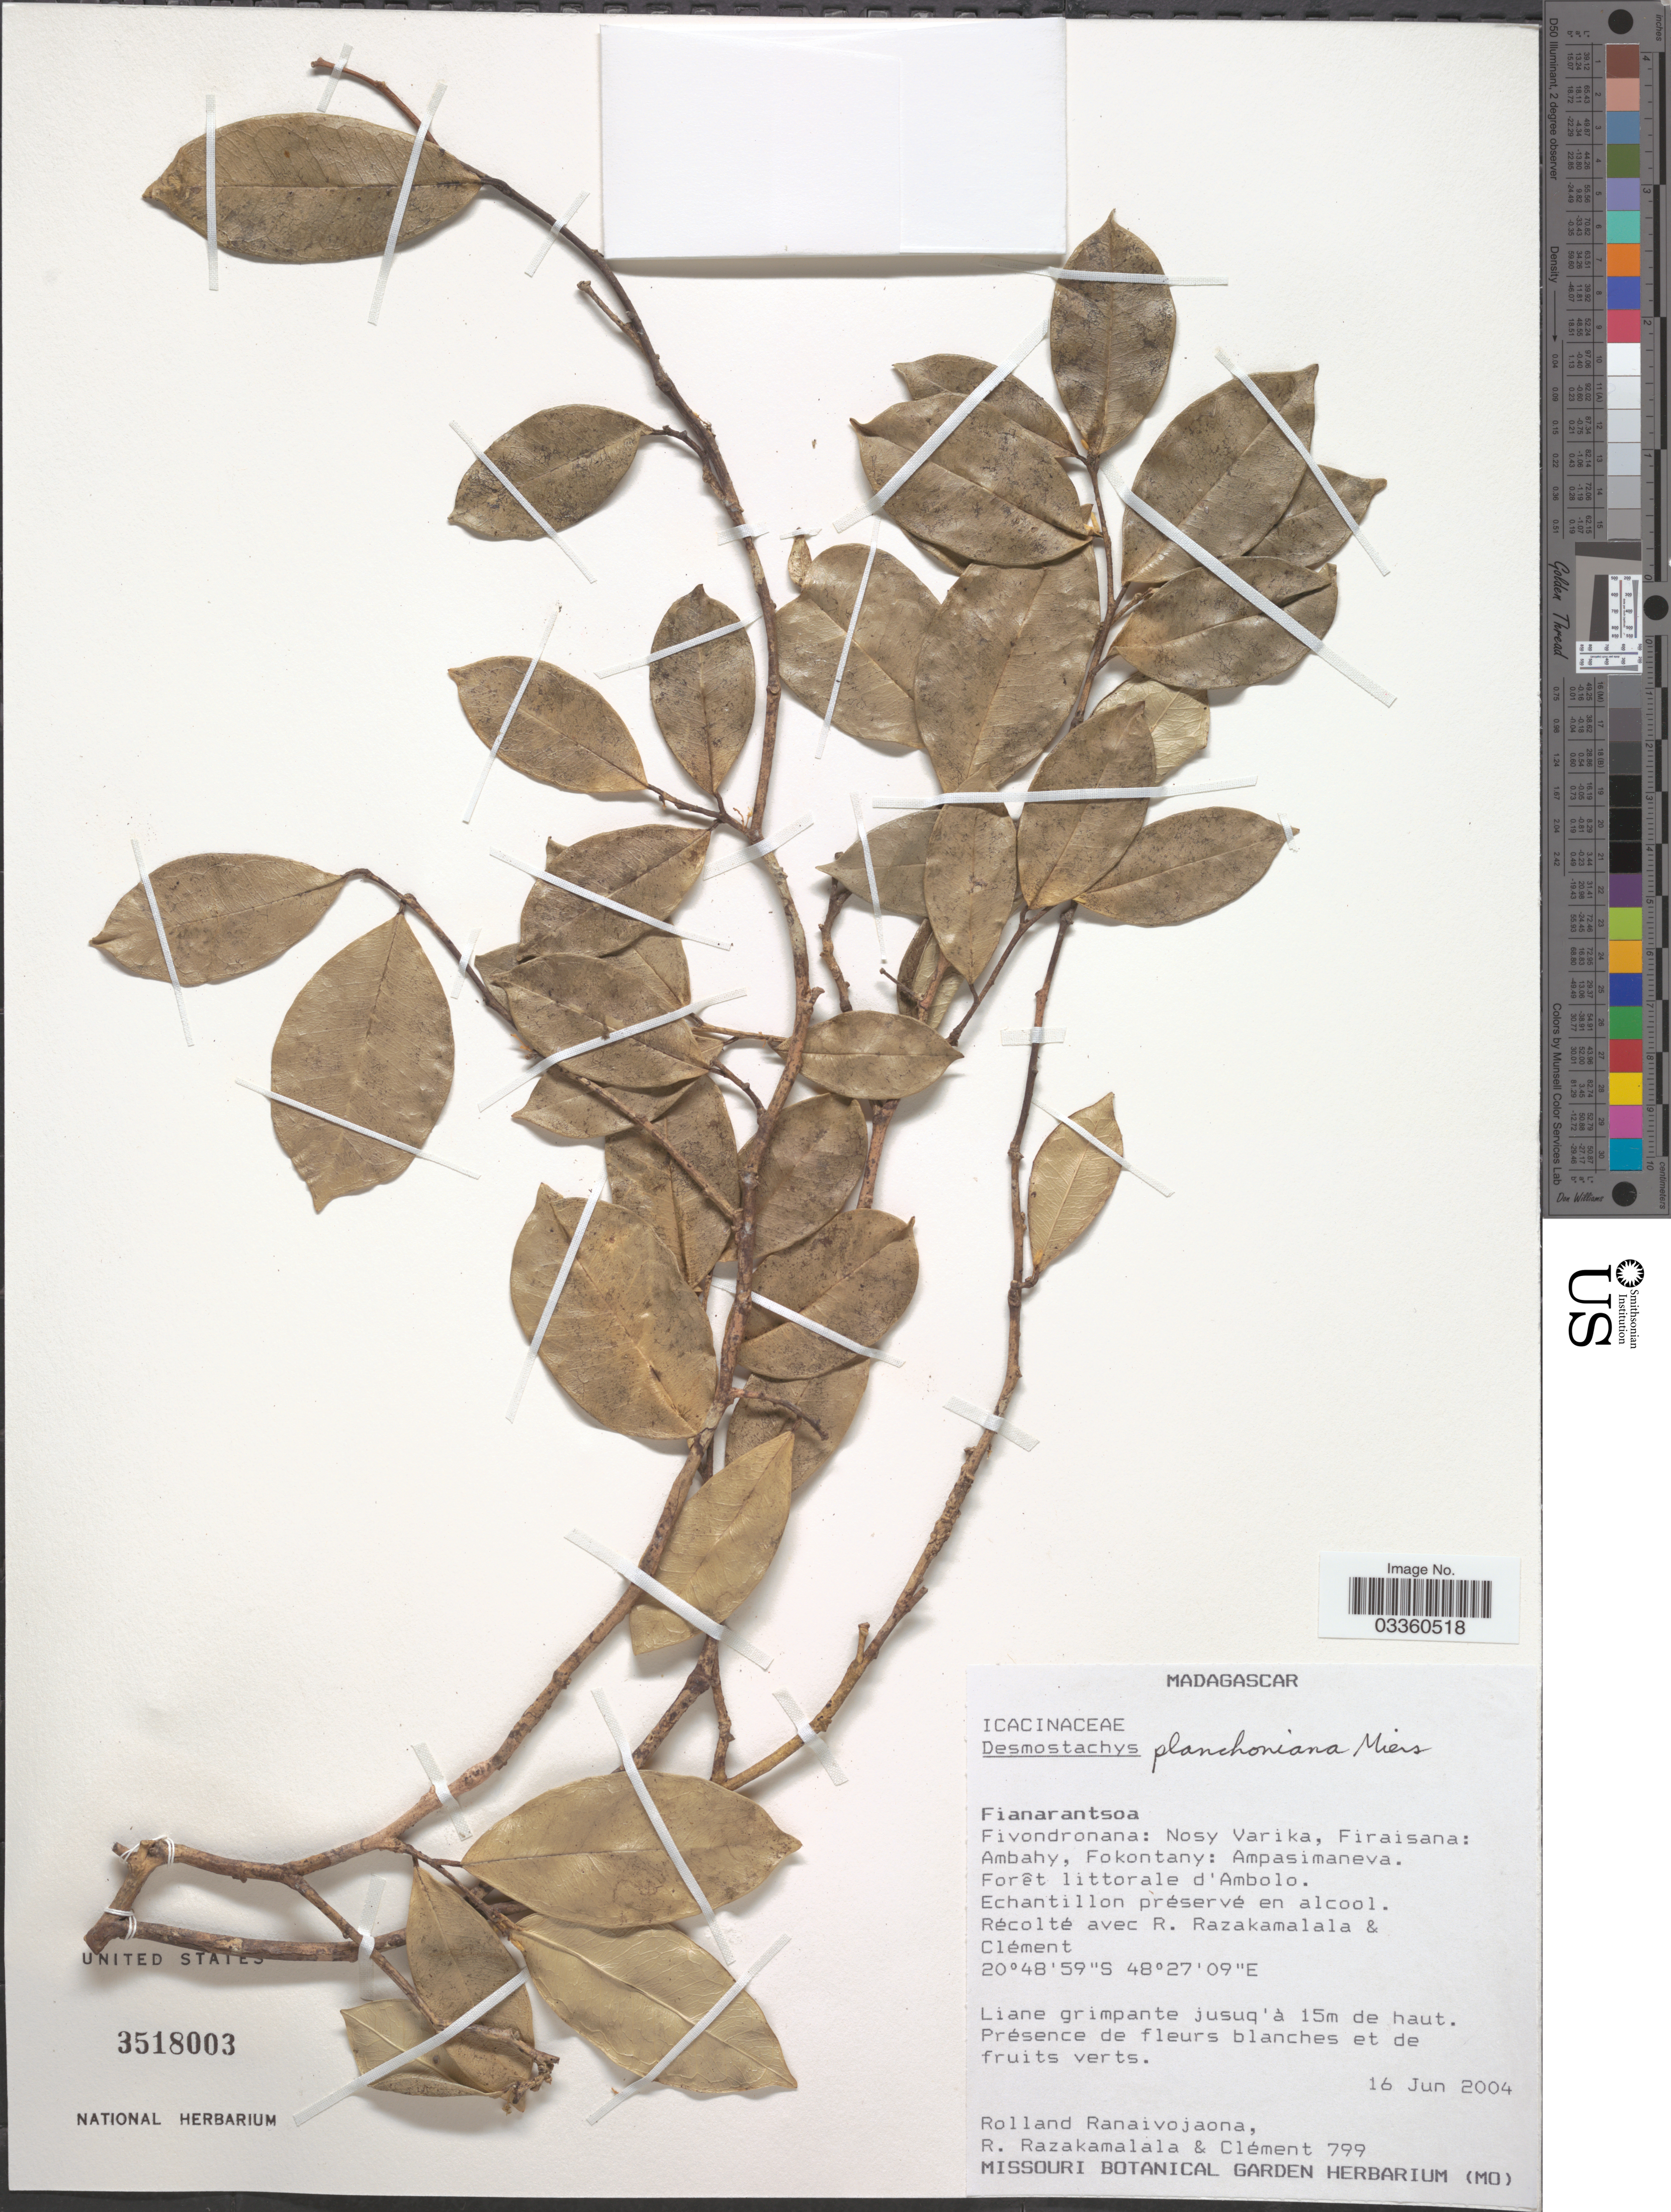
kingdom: Plantae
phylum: Tracheophyta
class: Magnoliopsida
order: Icacinales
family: Icacinaceae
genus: Desmostachys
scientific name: Desmostachys planchoniana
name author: Miers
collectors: R. Ranaivojaona, R. Razakamalala & Clément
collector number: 799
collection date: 2004-06-16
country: Madagascar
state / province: Vatovavy Fitovinany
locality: Fivondronana: Nosy Varika, Firaisana: Ambahy, Fokontany: Ampasimaneva. Forêt littorale d'Ambolo.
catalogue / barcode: US 3518003